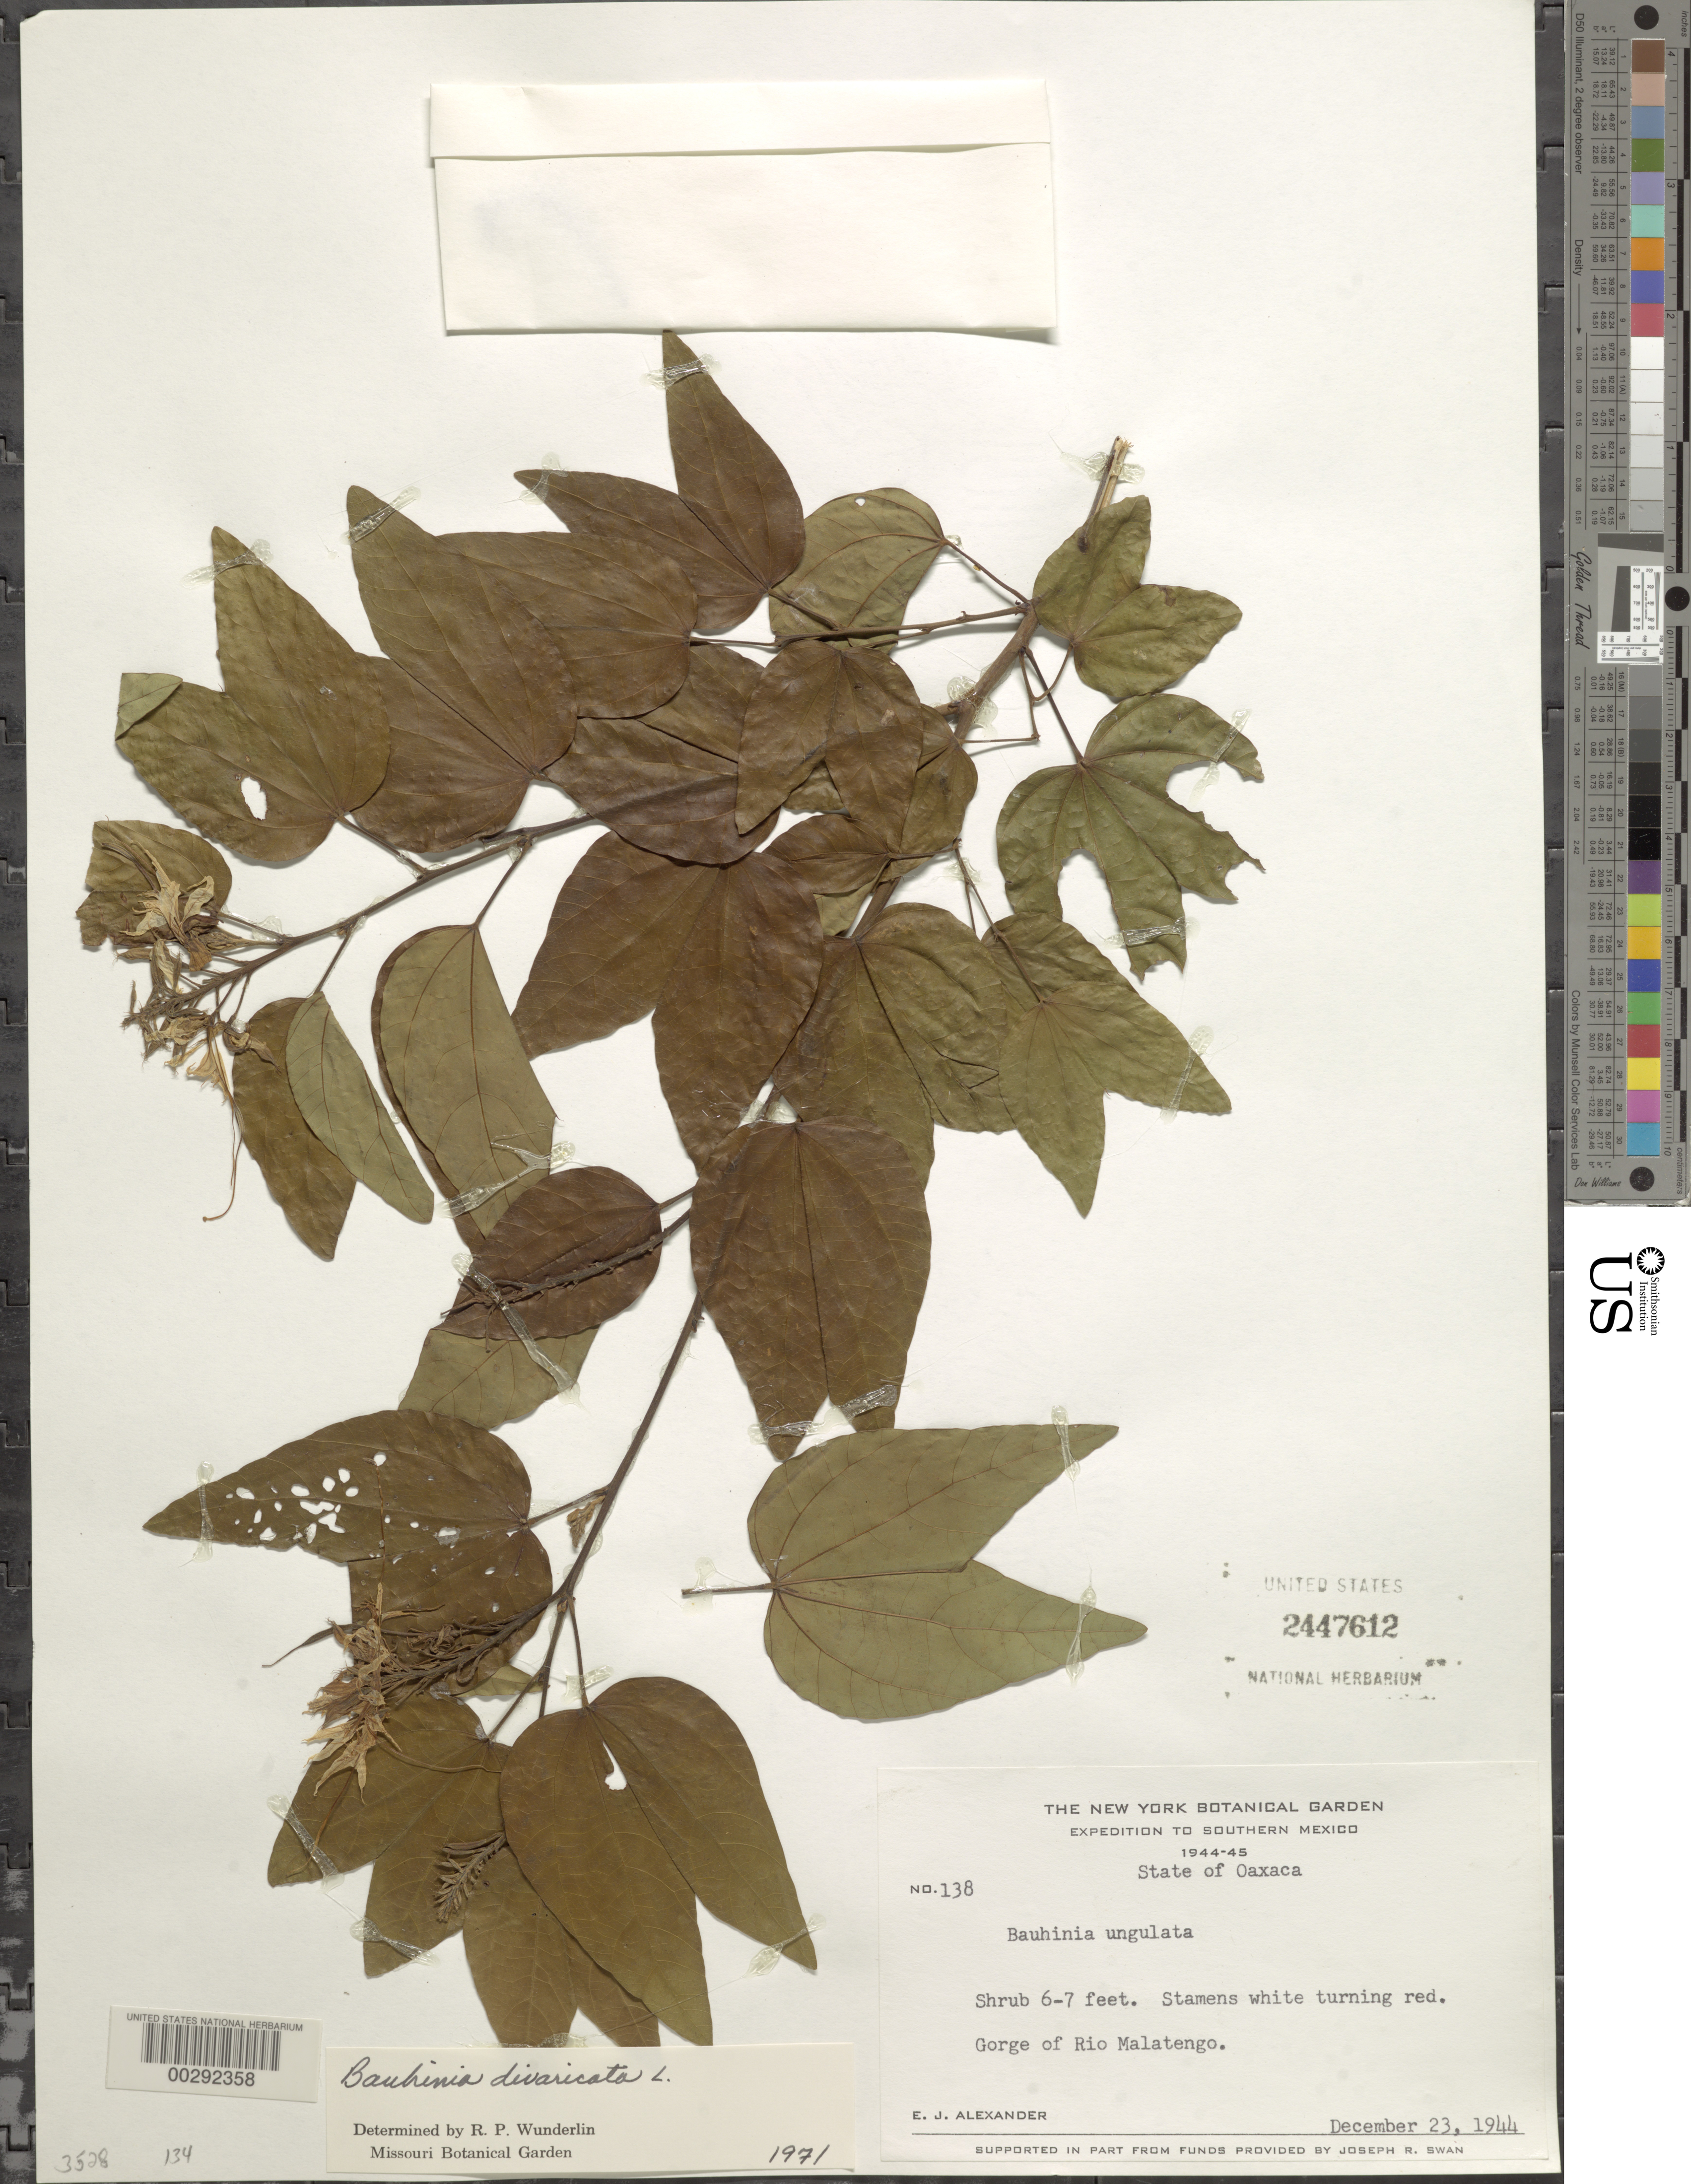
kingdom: Plantae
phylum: Tracheophyta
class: Magnoliopsida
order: Fabales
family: Fabaceae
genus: Bauhinia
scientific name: Bauhinia divaricata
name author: L.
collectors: E. J. Alexander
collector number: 138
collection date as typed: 23 Dec 1944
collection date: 1944-12-23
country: Mexico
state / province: Oaxaca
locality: Gorge of rio malatengo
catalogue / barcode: US 2447612